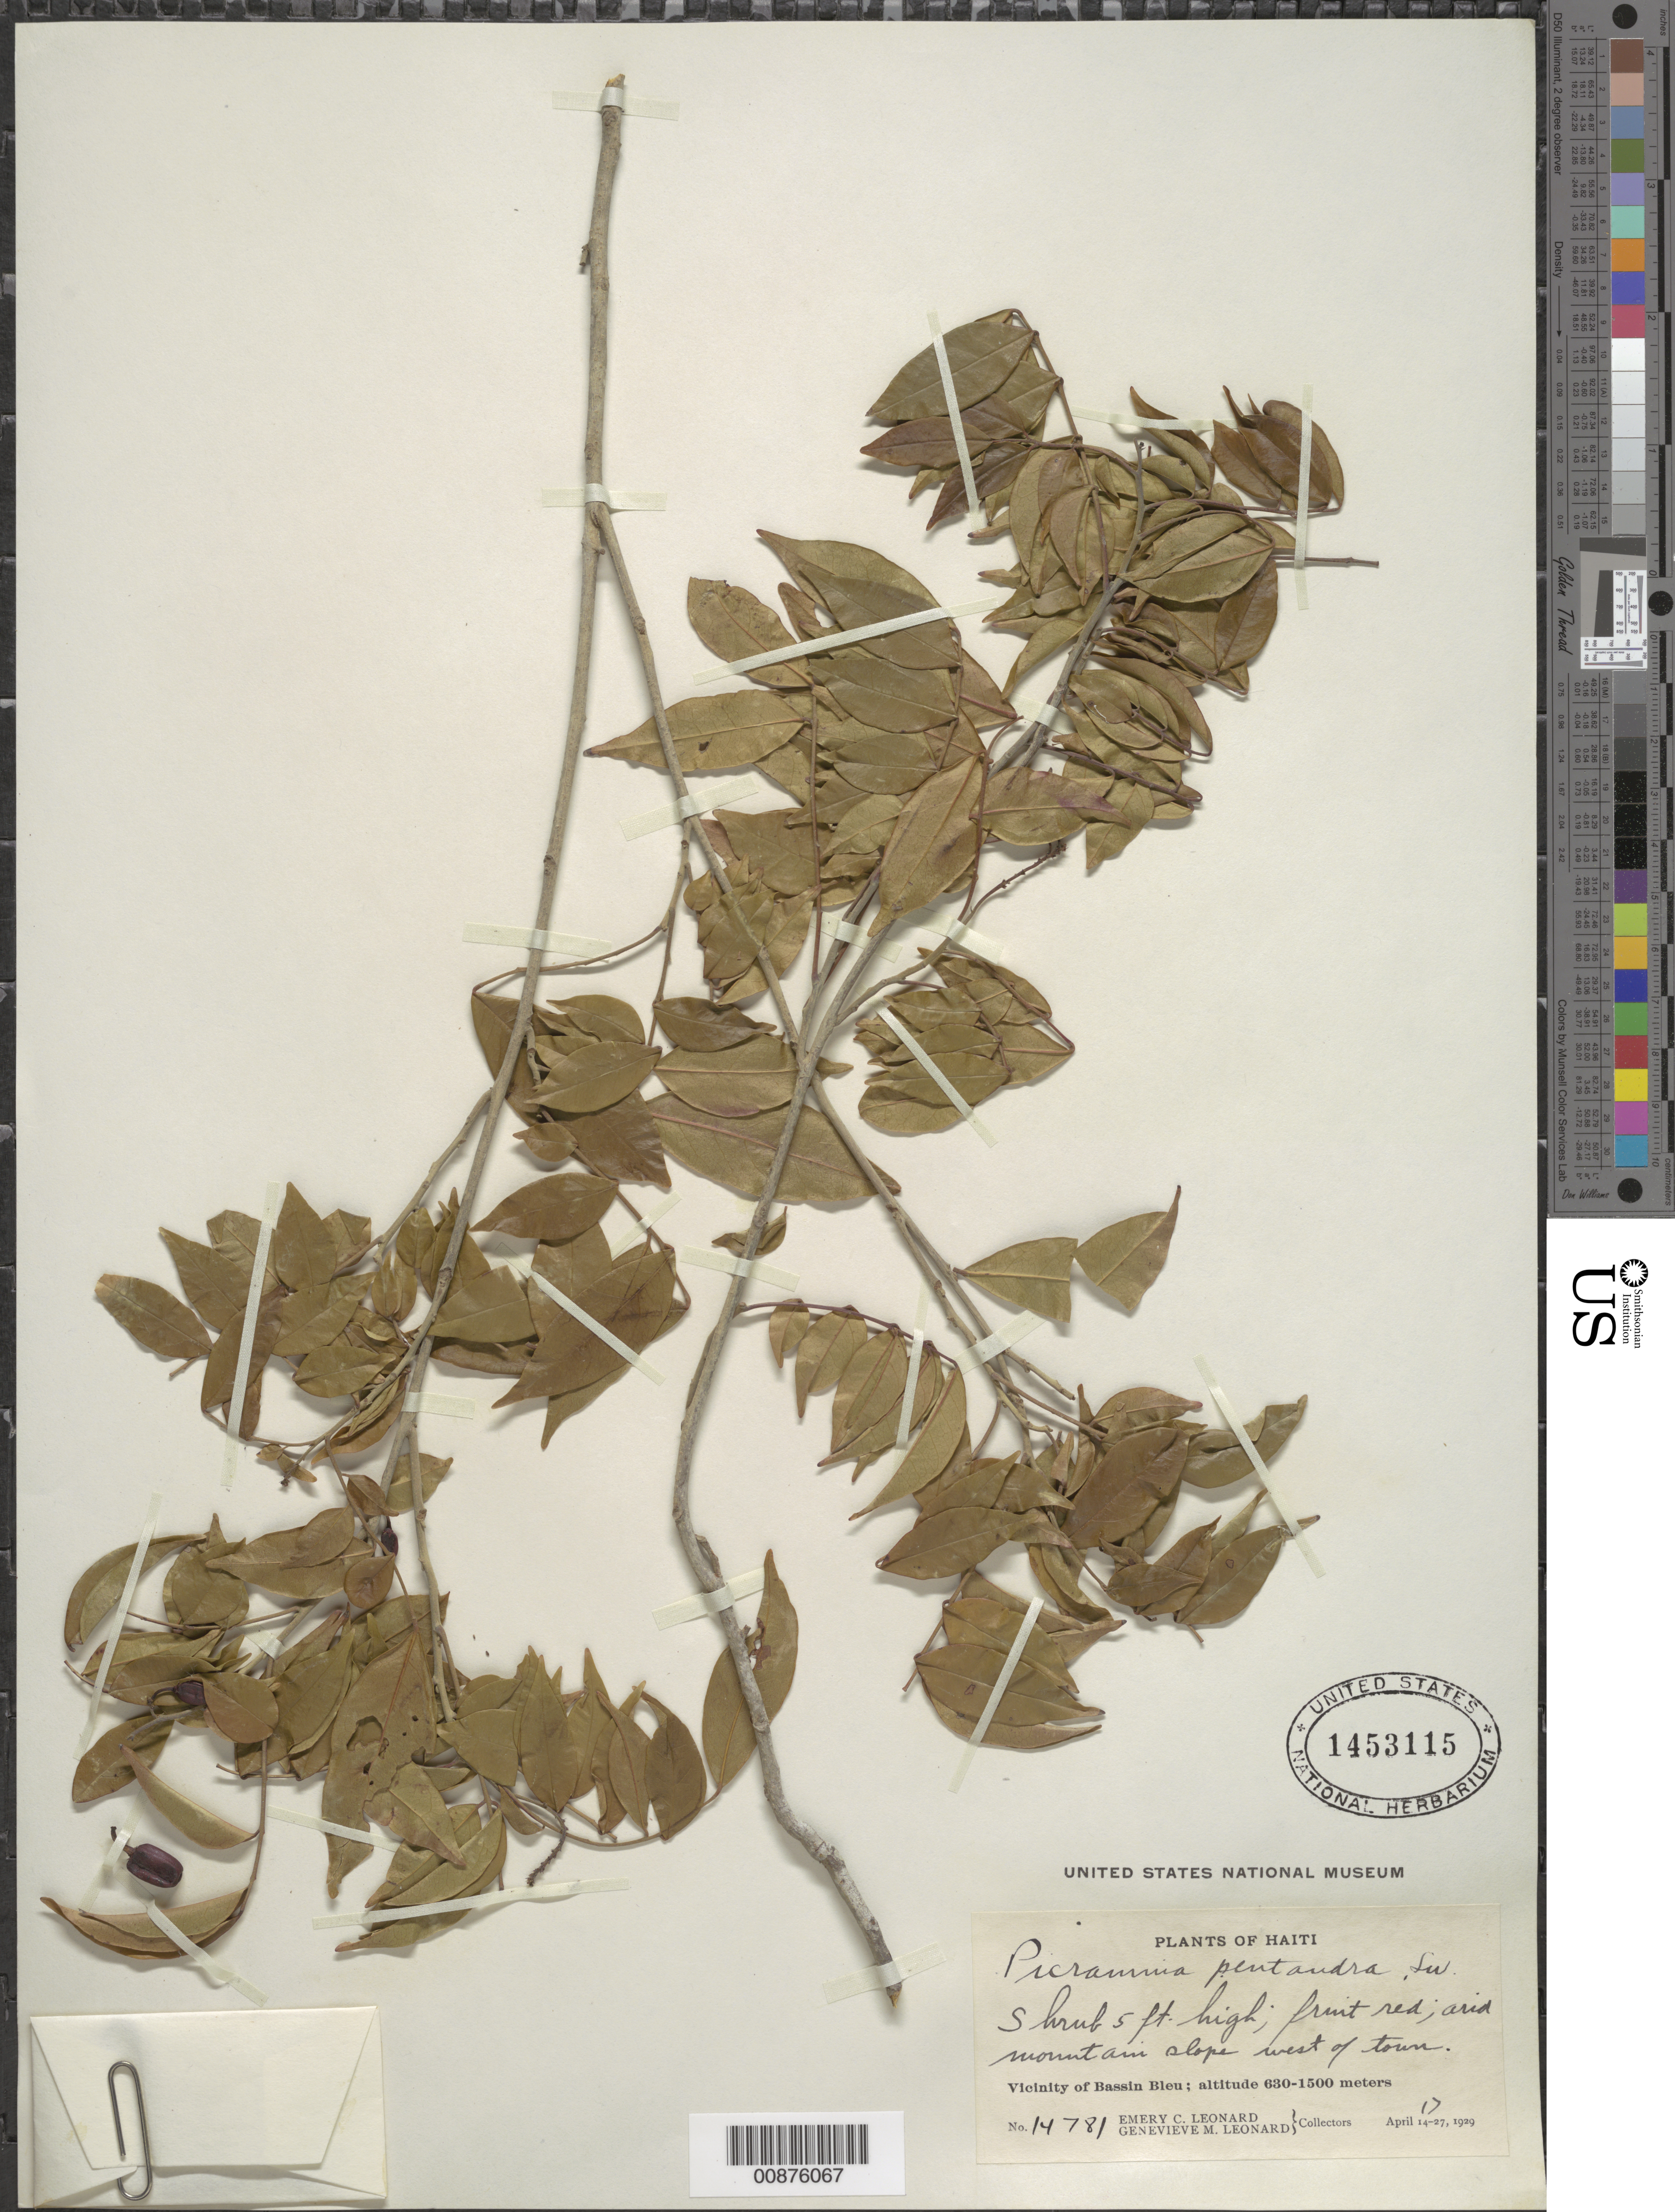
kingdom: Plantae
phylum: Tracheophyta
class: Magnoliopsida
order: Picramniales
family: Picramniaceae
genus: Picramnia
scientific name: Picramnia pentandra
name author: Sw.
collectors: E. C. Leonard & G. M. Leonard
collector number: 14781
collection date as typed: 17 Apr 1929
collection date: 1929-04-17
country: Haiti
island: Hispaniola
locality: Vicinity of Bassin Bleu, W of town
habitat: Arid mountain slope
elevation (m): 630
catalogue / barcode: US 1453115